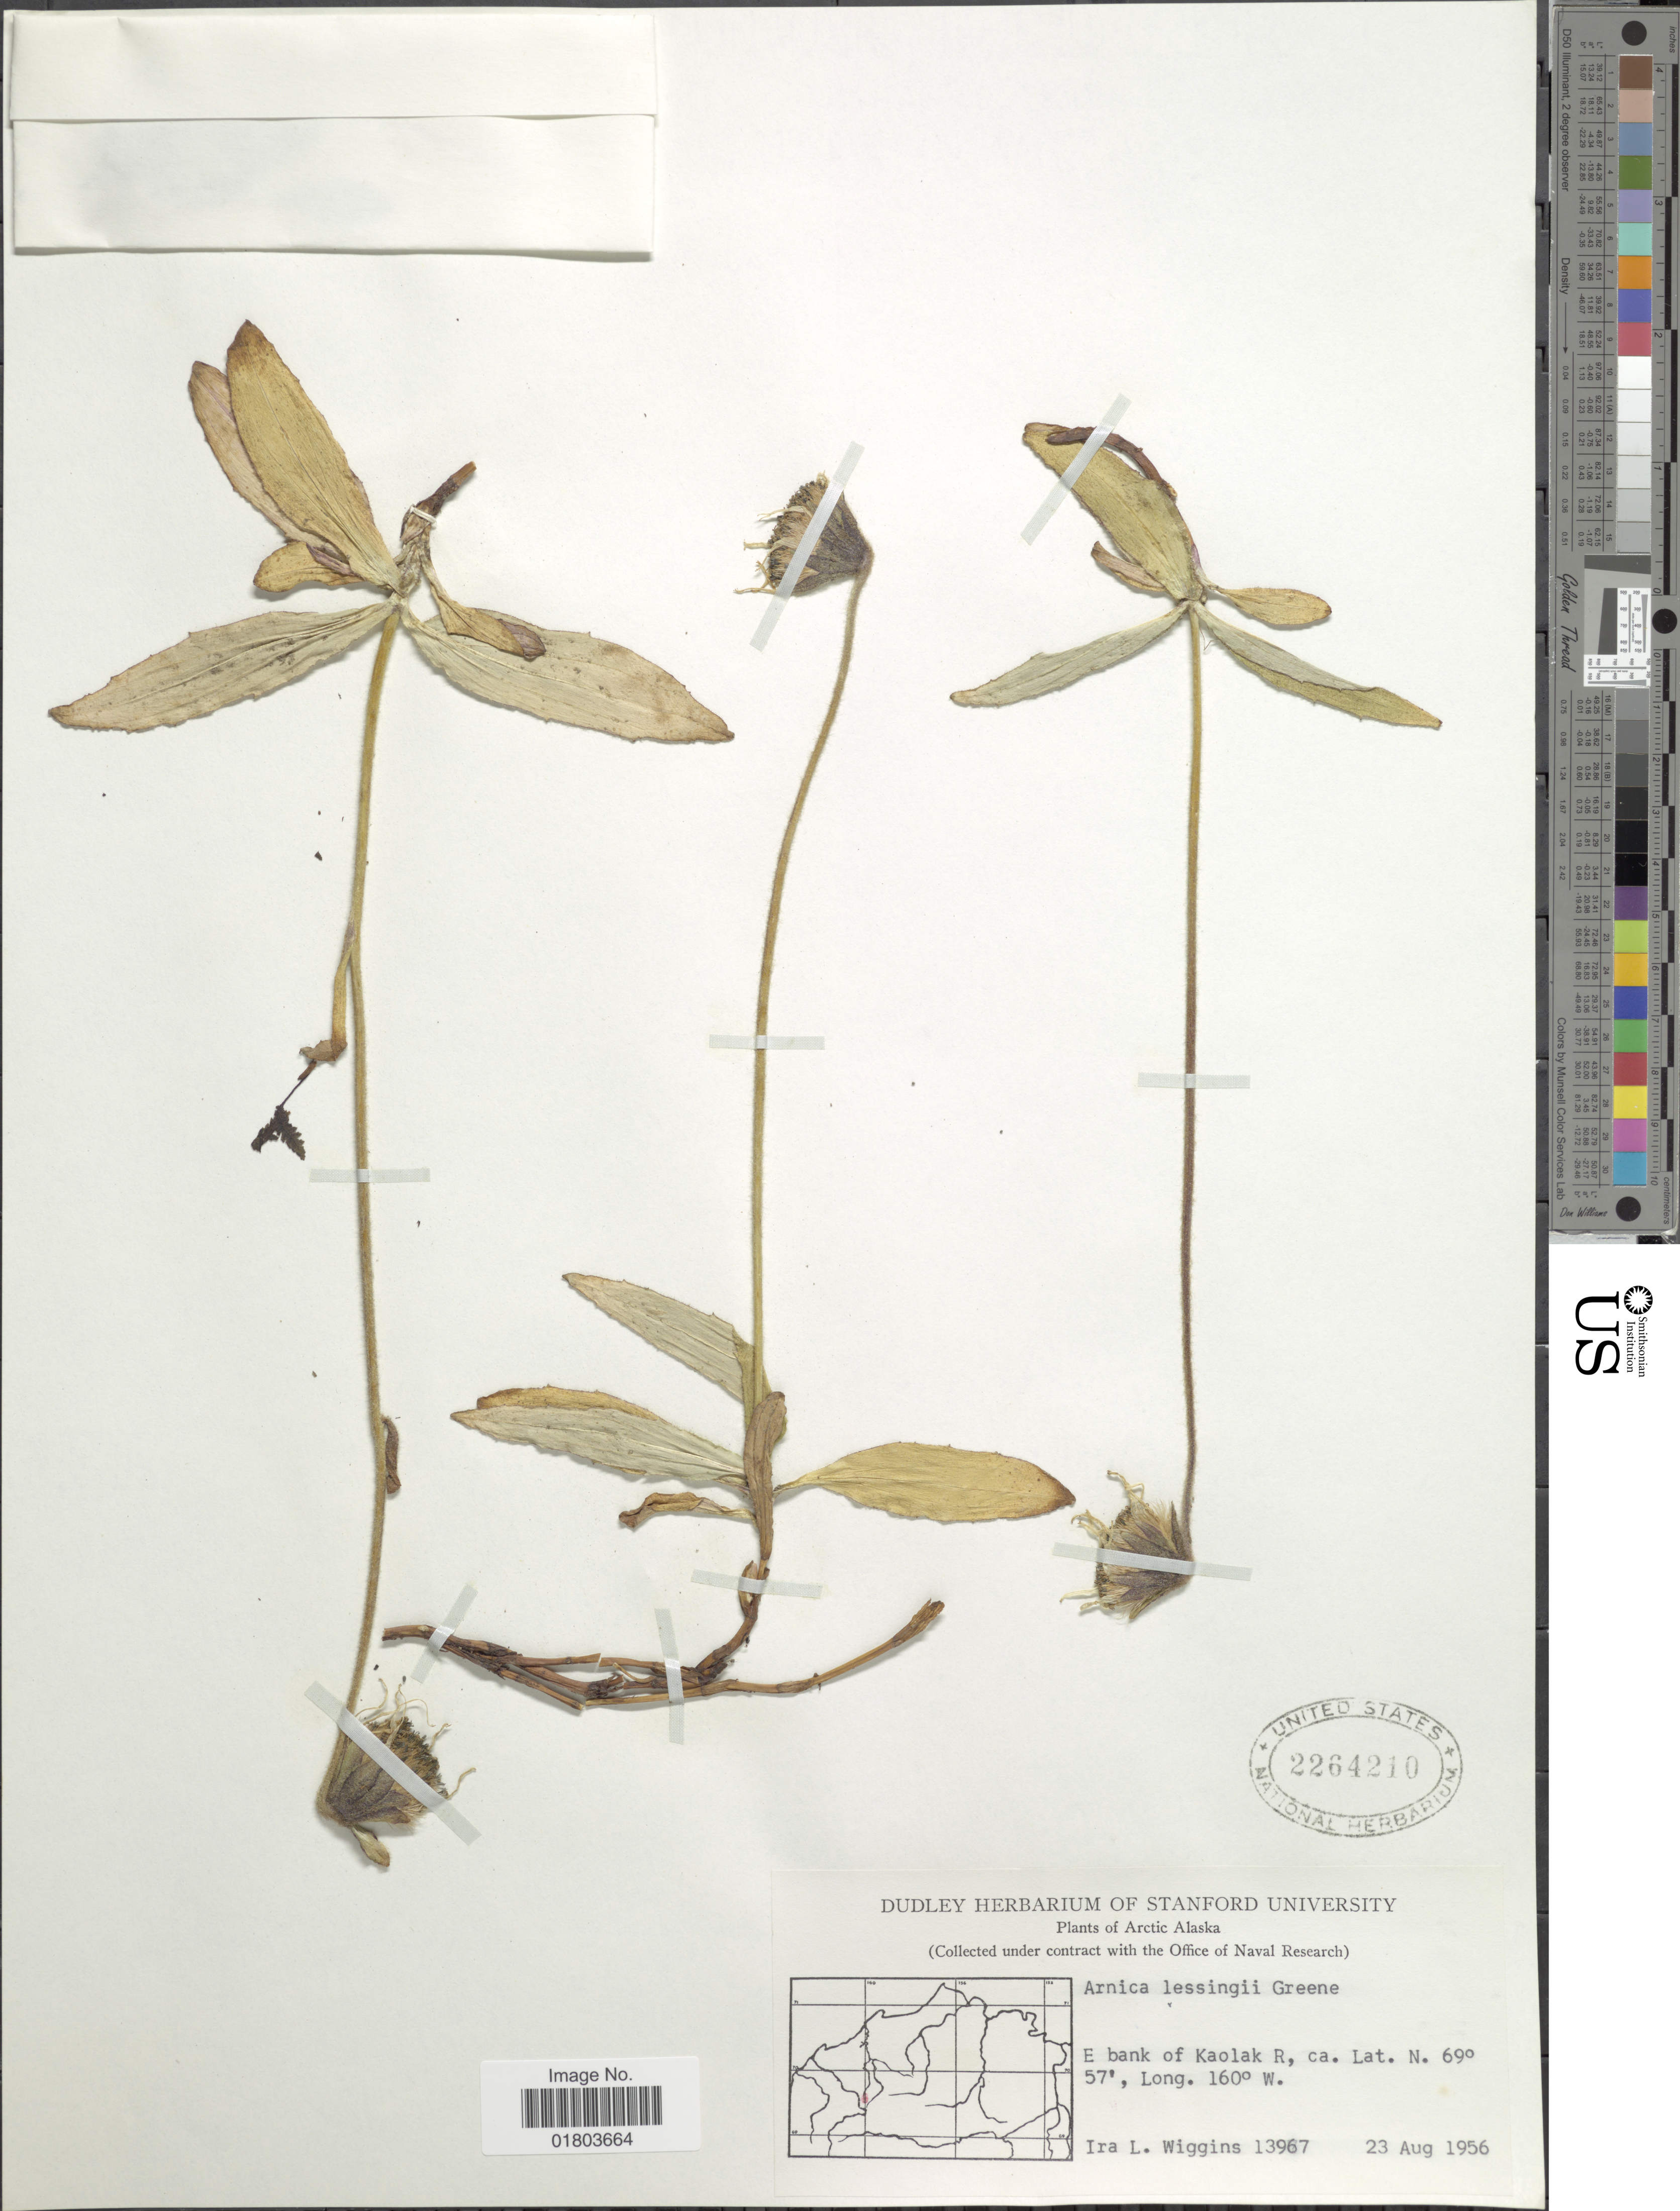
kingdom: Plantae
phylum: Tracheophyta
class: Magnoliopsida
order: Asterales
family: Asteraceae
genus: Arnica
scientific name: Arnica lessingii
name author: (Torr. & A. Gray) Greene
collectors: I. L. Wiggins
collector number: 13967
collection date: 1956-08-23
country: United States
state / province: Alaska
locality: Arctic Alaska, E bank of Kaolak R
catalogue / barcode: US 2264210